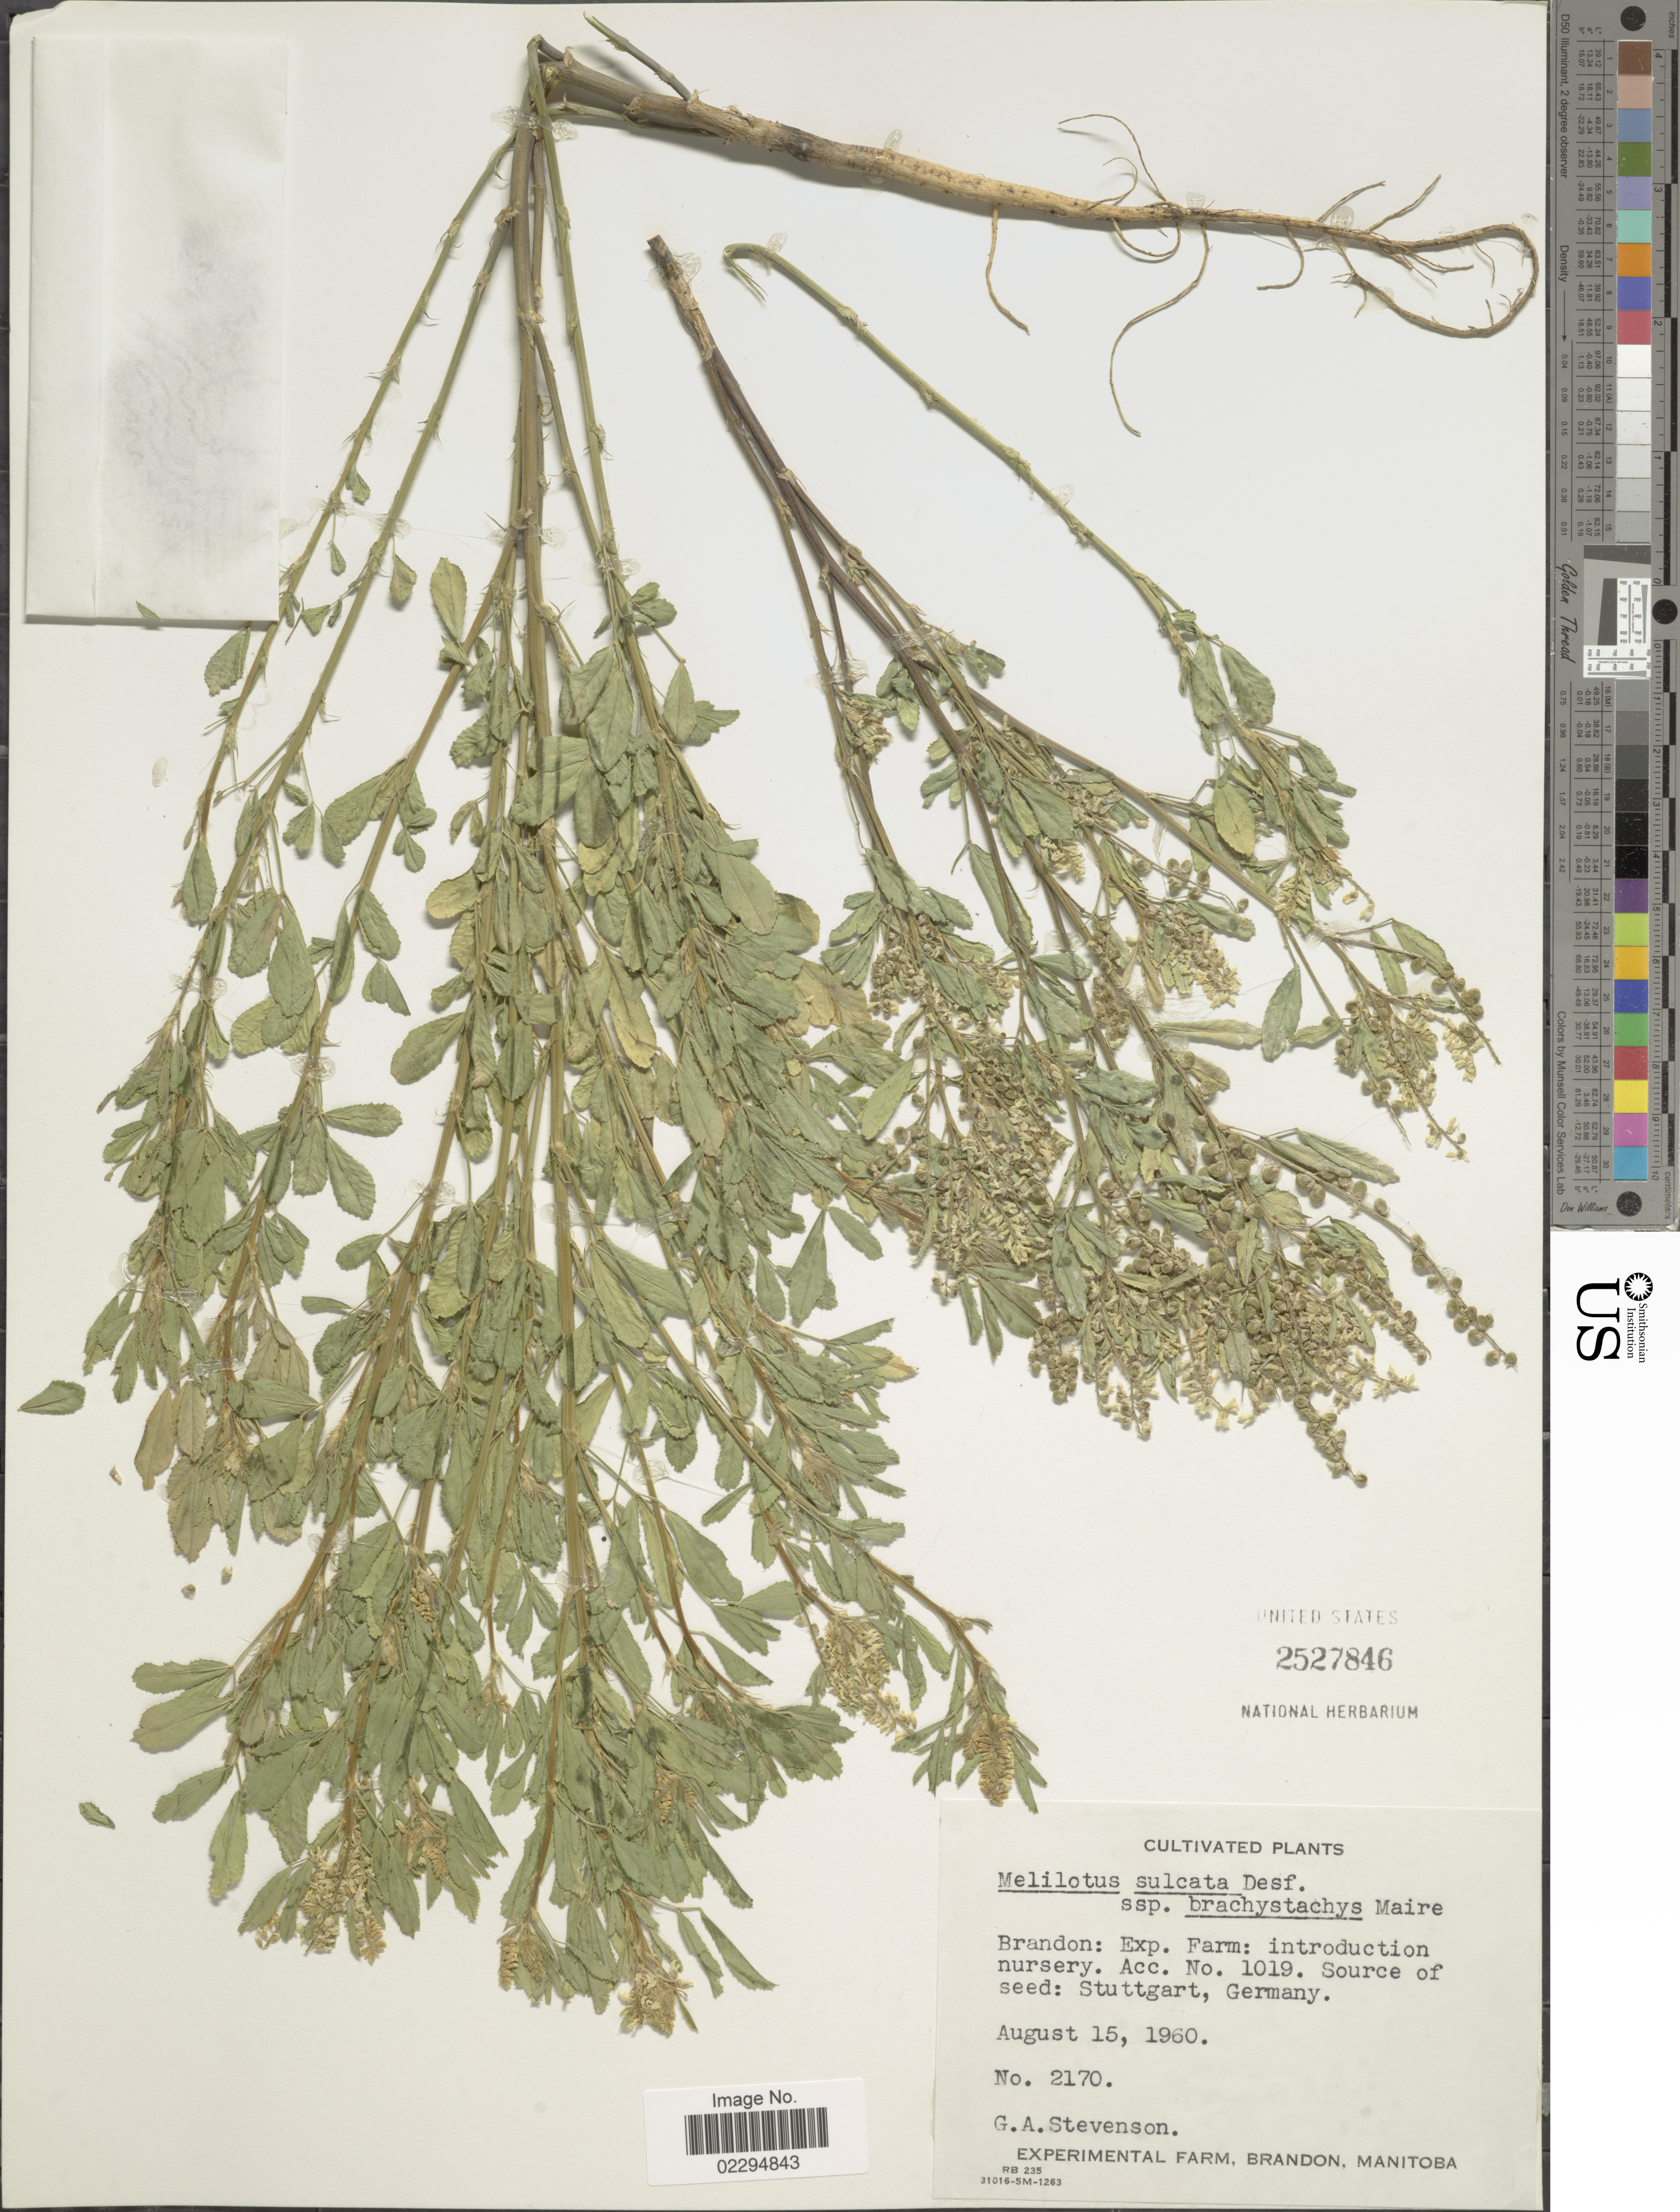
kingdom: Plantae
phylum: Tracheophyta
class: Magnoliopsida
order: Fabales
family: Fabaceae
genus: Melilotus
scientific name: Melilotus sulcatus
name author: Desf.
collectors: G. Stevenson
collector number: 2170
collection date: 1960-08-15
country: Canada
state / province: Manitoba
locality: Brandon: Exp. Farm: introduction nursery.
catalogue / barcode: US 2527846